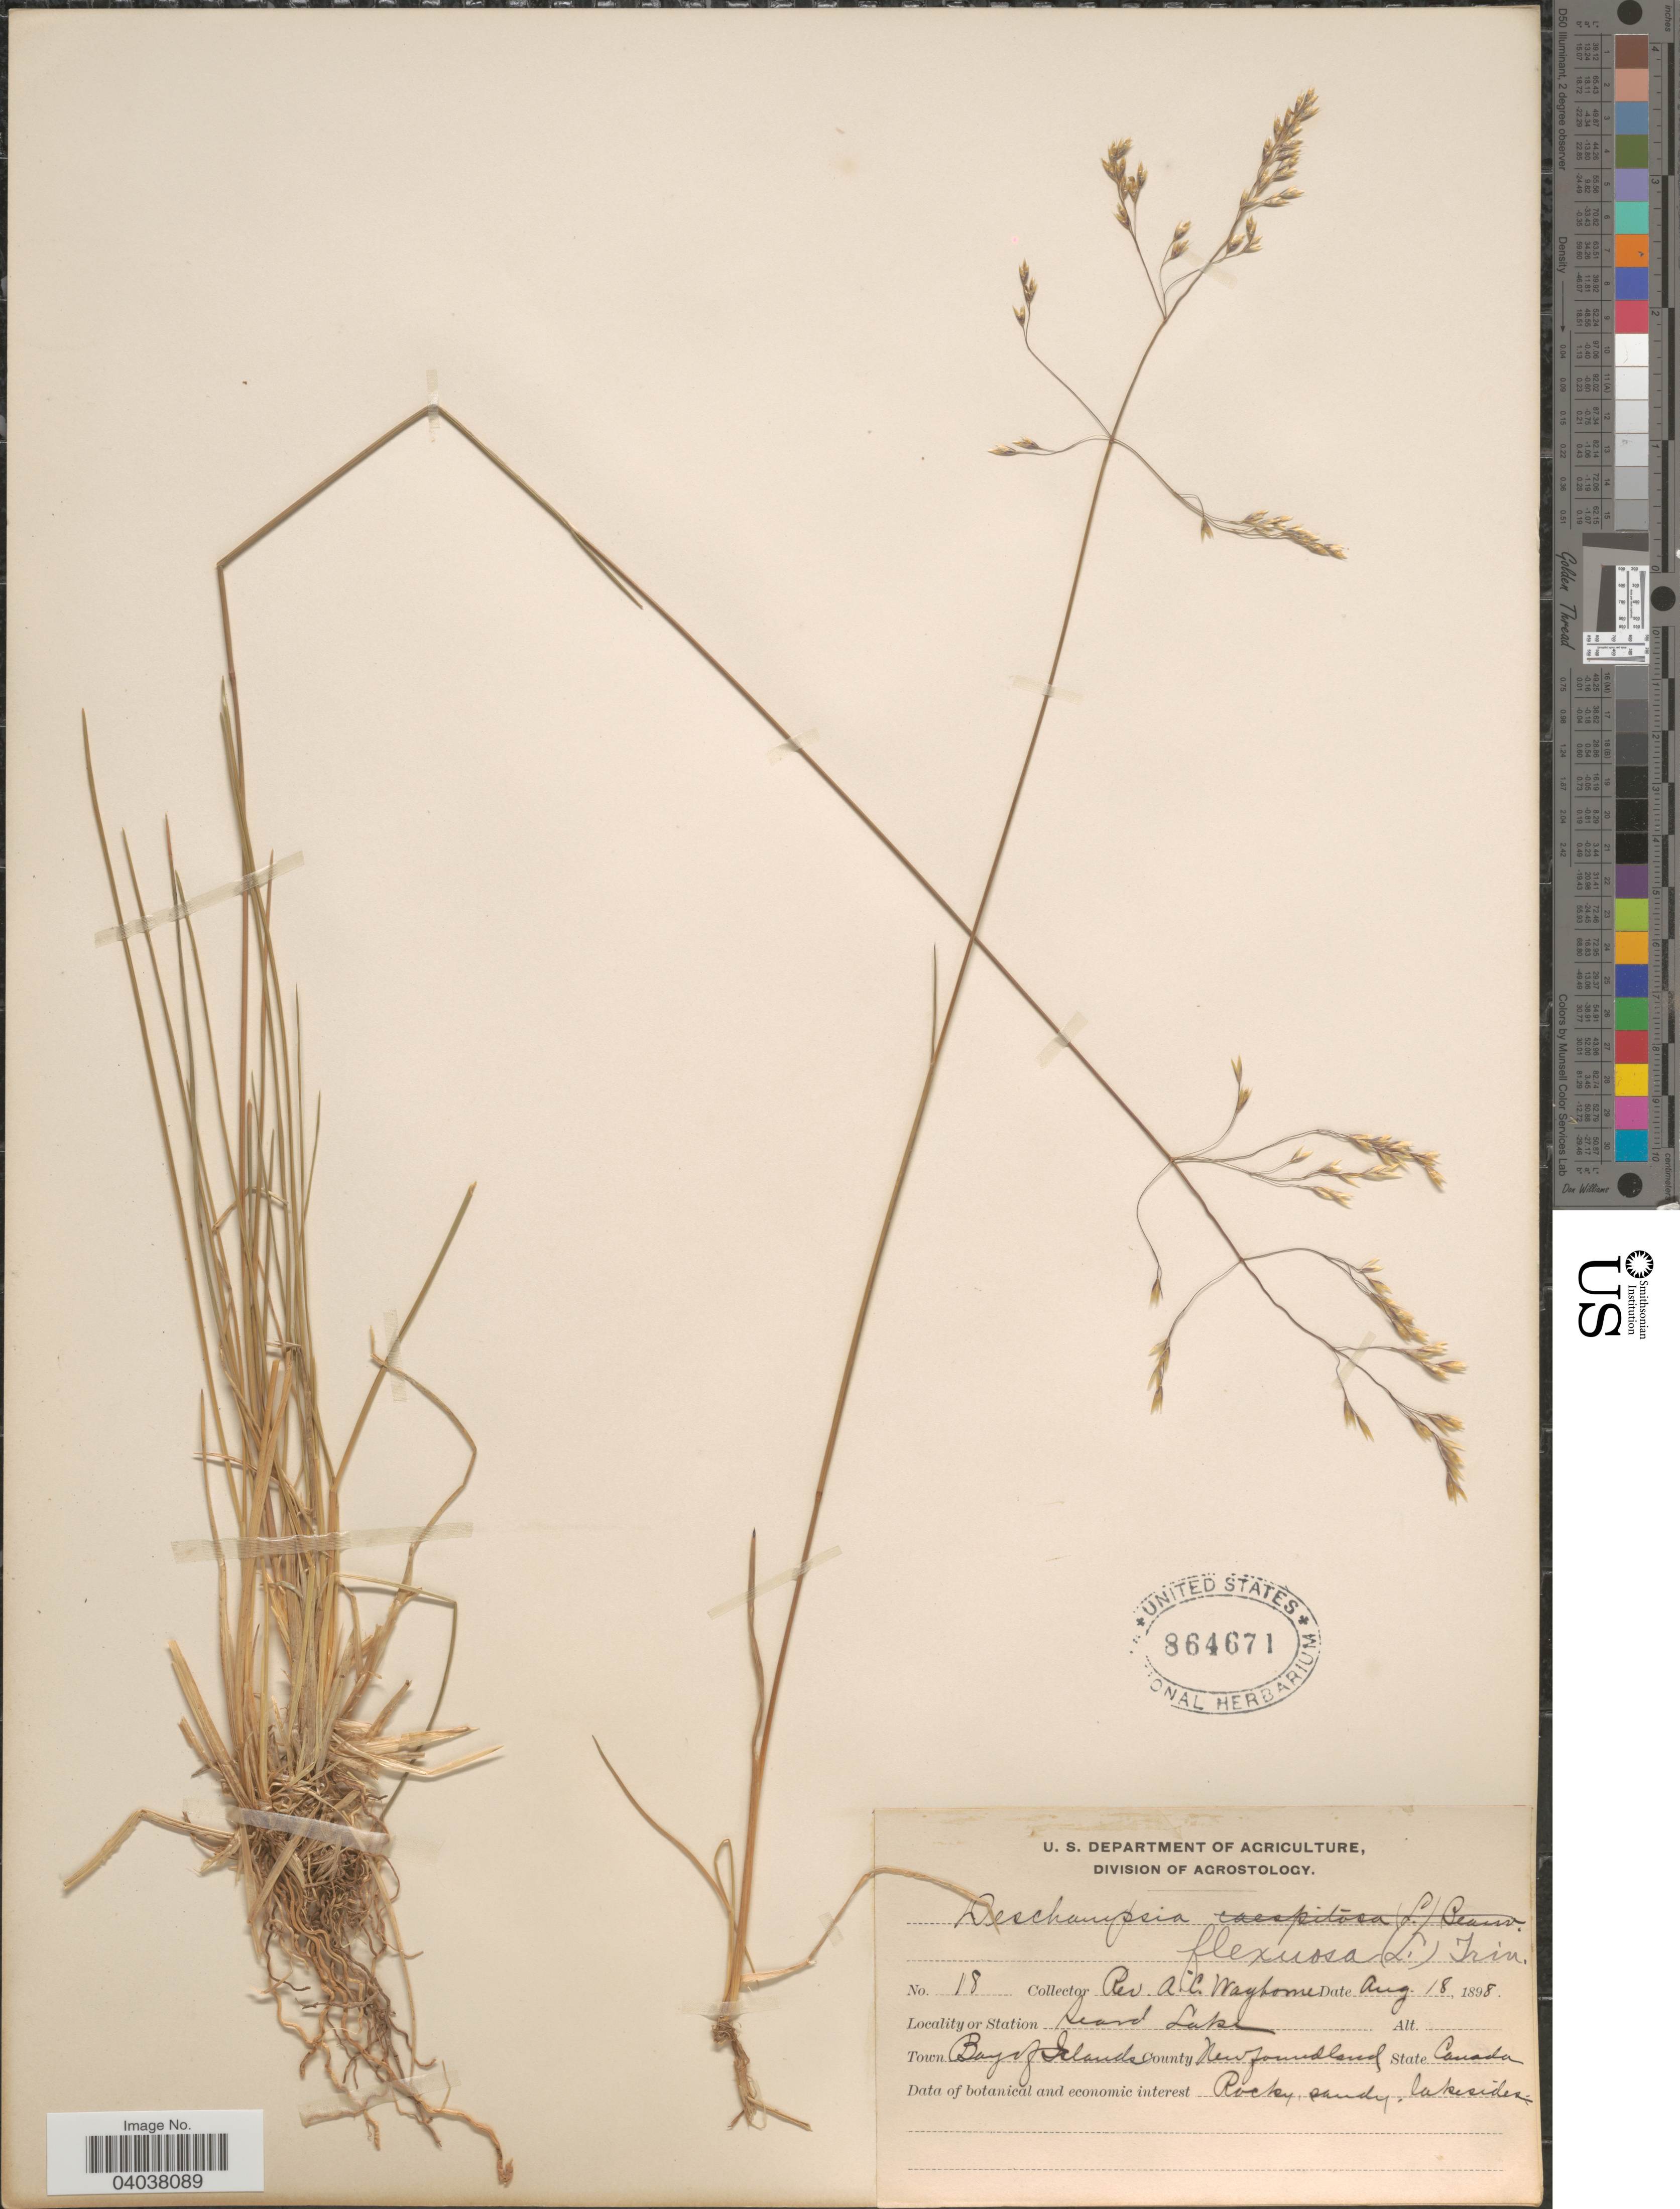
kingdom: Plantae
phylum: Tracheophyta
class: Liliopsida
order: Poales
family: Poaceae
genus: Deschampsia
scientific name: Deschampsia cespitosa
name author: (L.) P. Beauv.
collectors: A. Waghorne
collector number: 18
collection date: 1898-08-18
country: Canada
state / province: Newfoundland and Labrador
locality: Seand Lake. Town Bay of Islands. County Newfoundland.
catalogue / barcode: US 864671